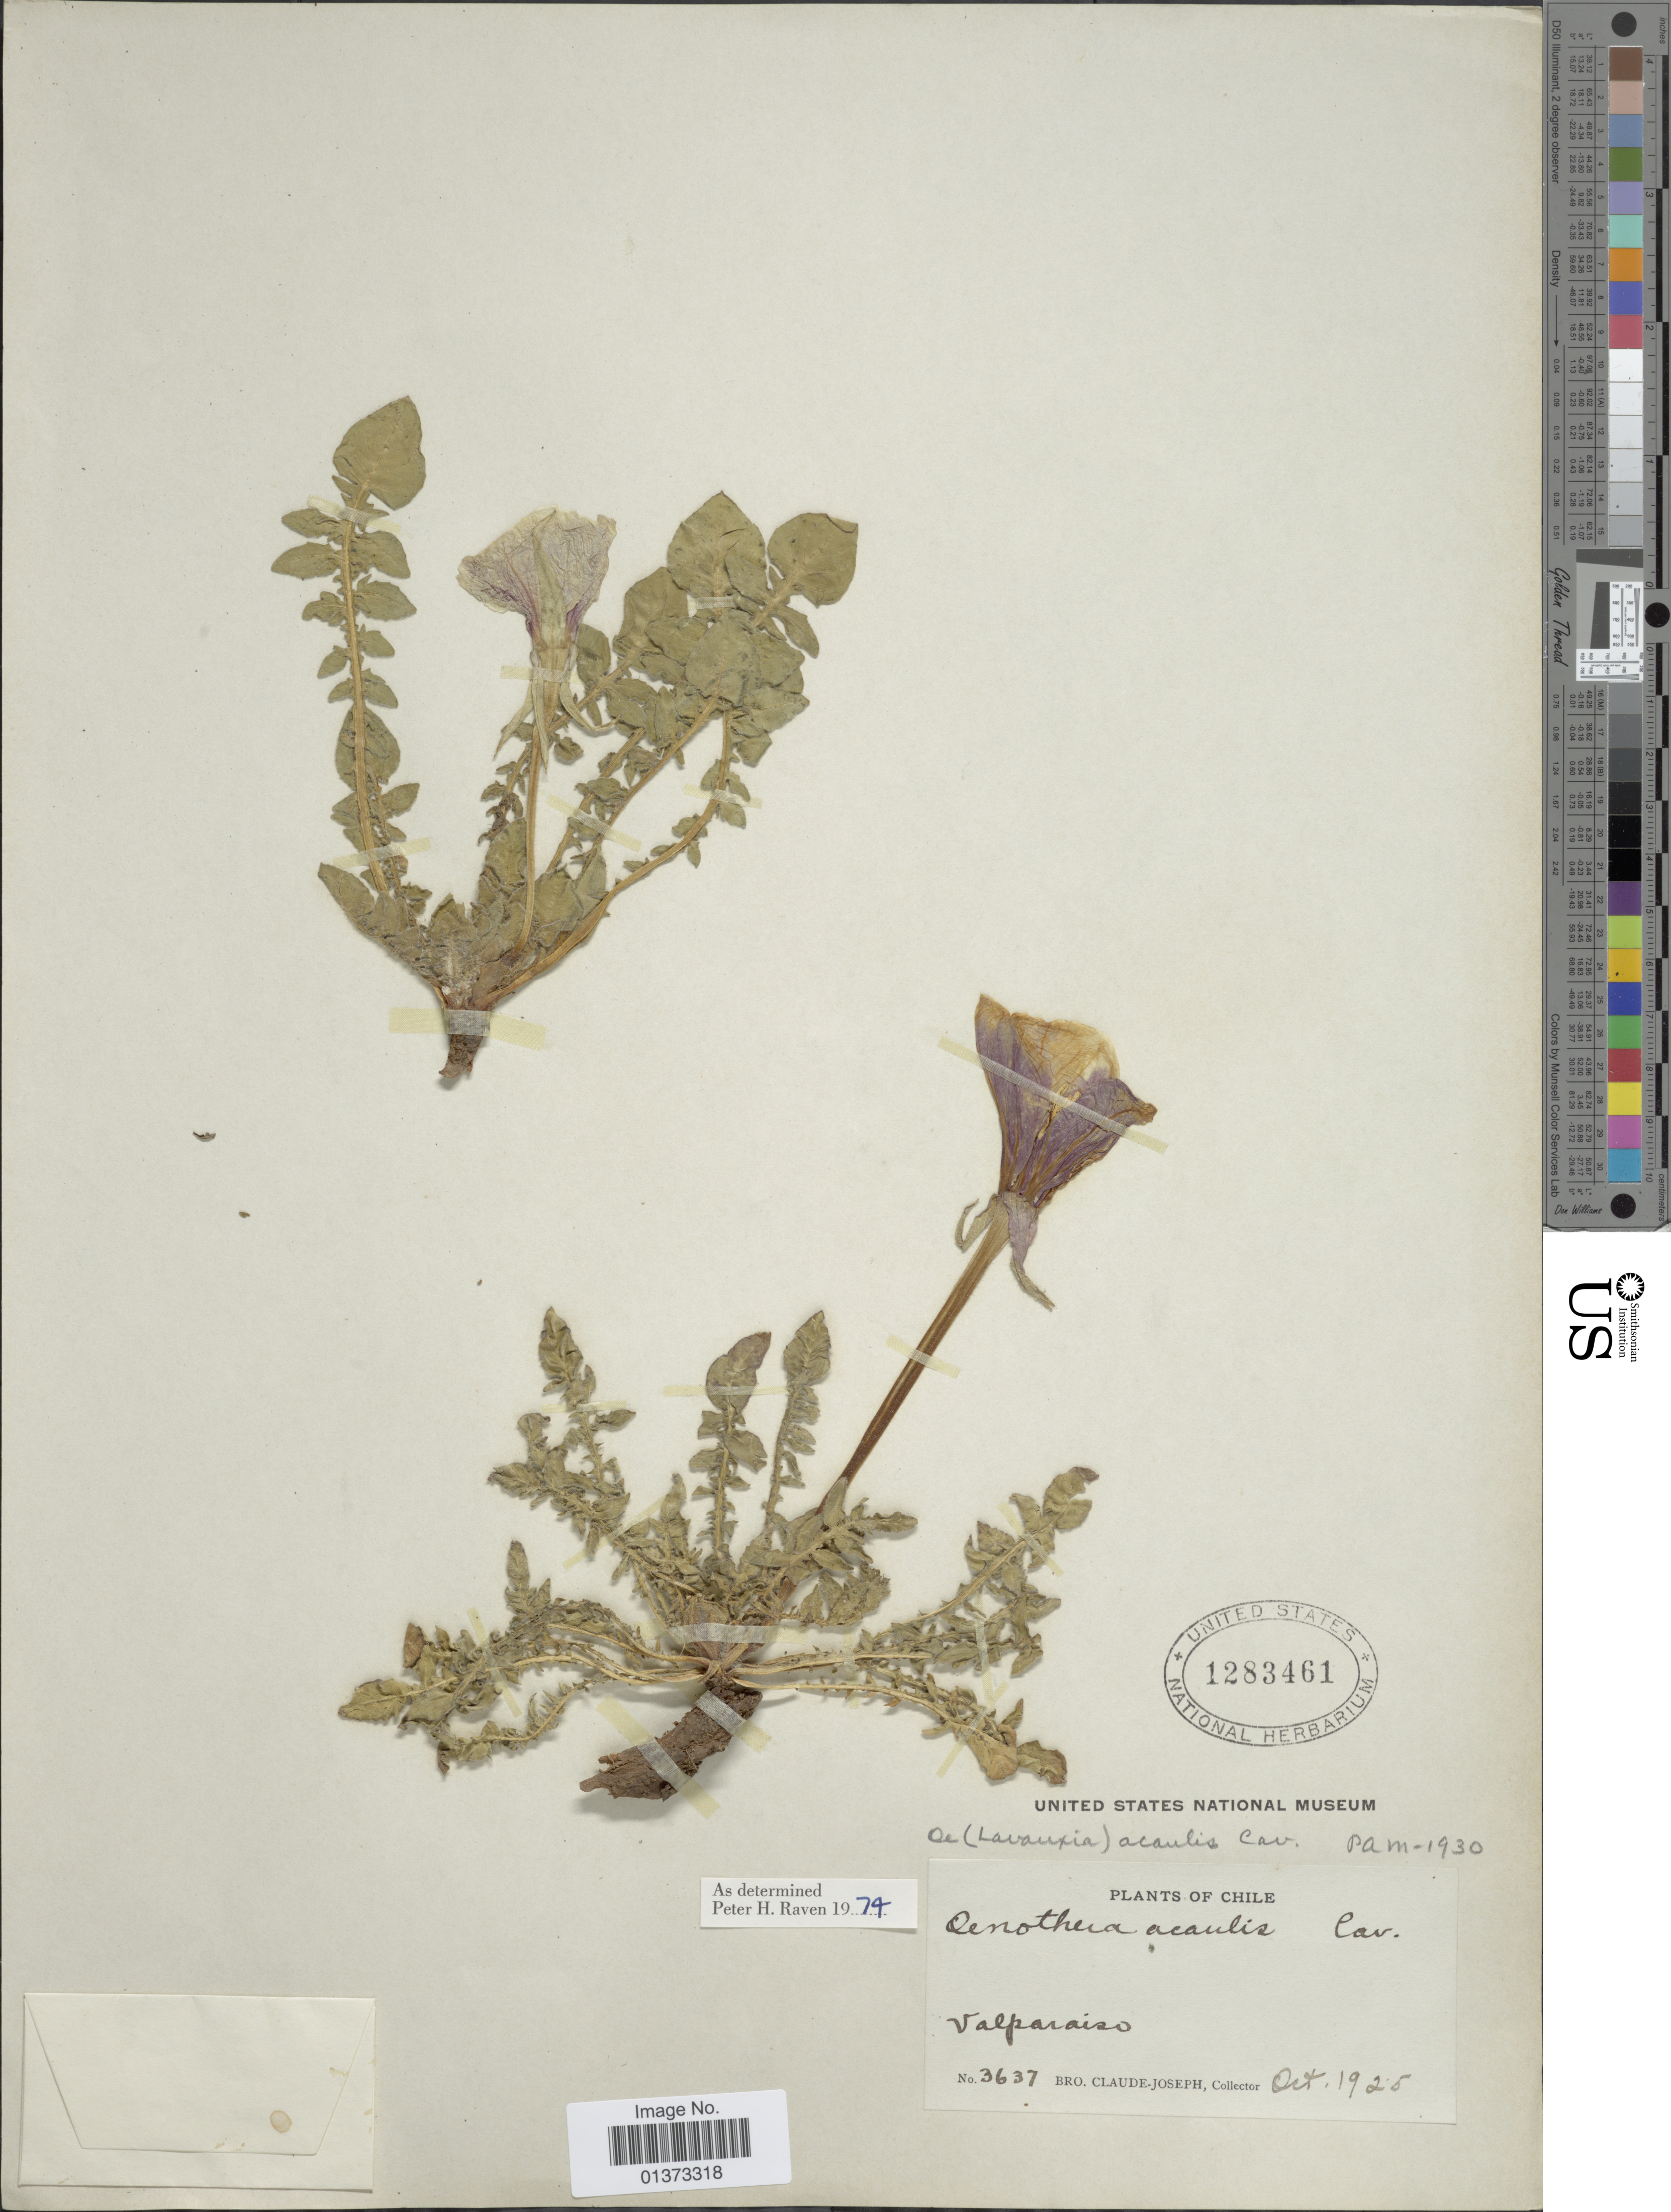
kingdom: Plantae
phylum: Tracheophyta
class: Magnoliopsida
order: Myrtales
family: Onagraceae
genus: Oenothera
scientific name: Oenothera acaulis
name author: Cav.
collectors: Bro. Claude-Joseph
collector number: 3637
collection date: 1925-10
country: Chile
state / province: Valparaíso (V)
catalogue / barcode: US 1283461